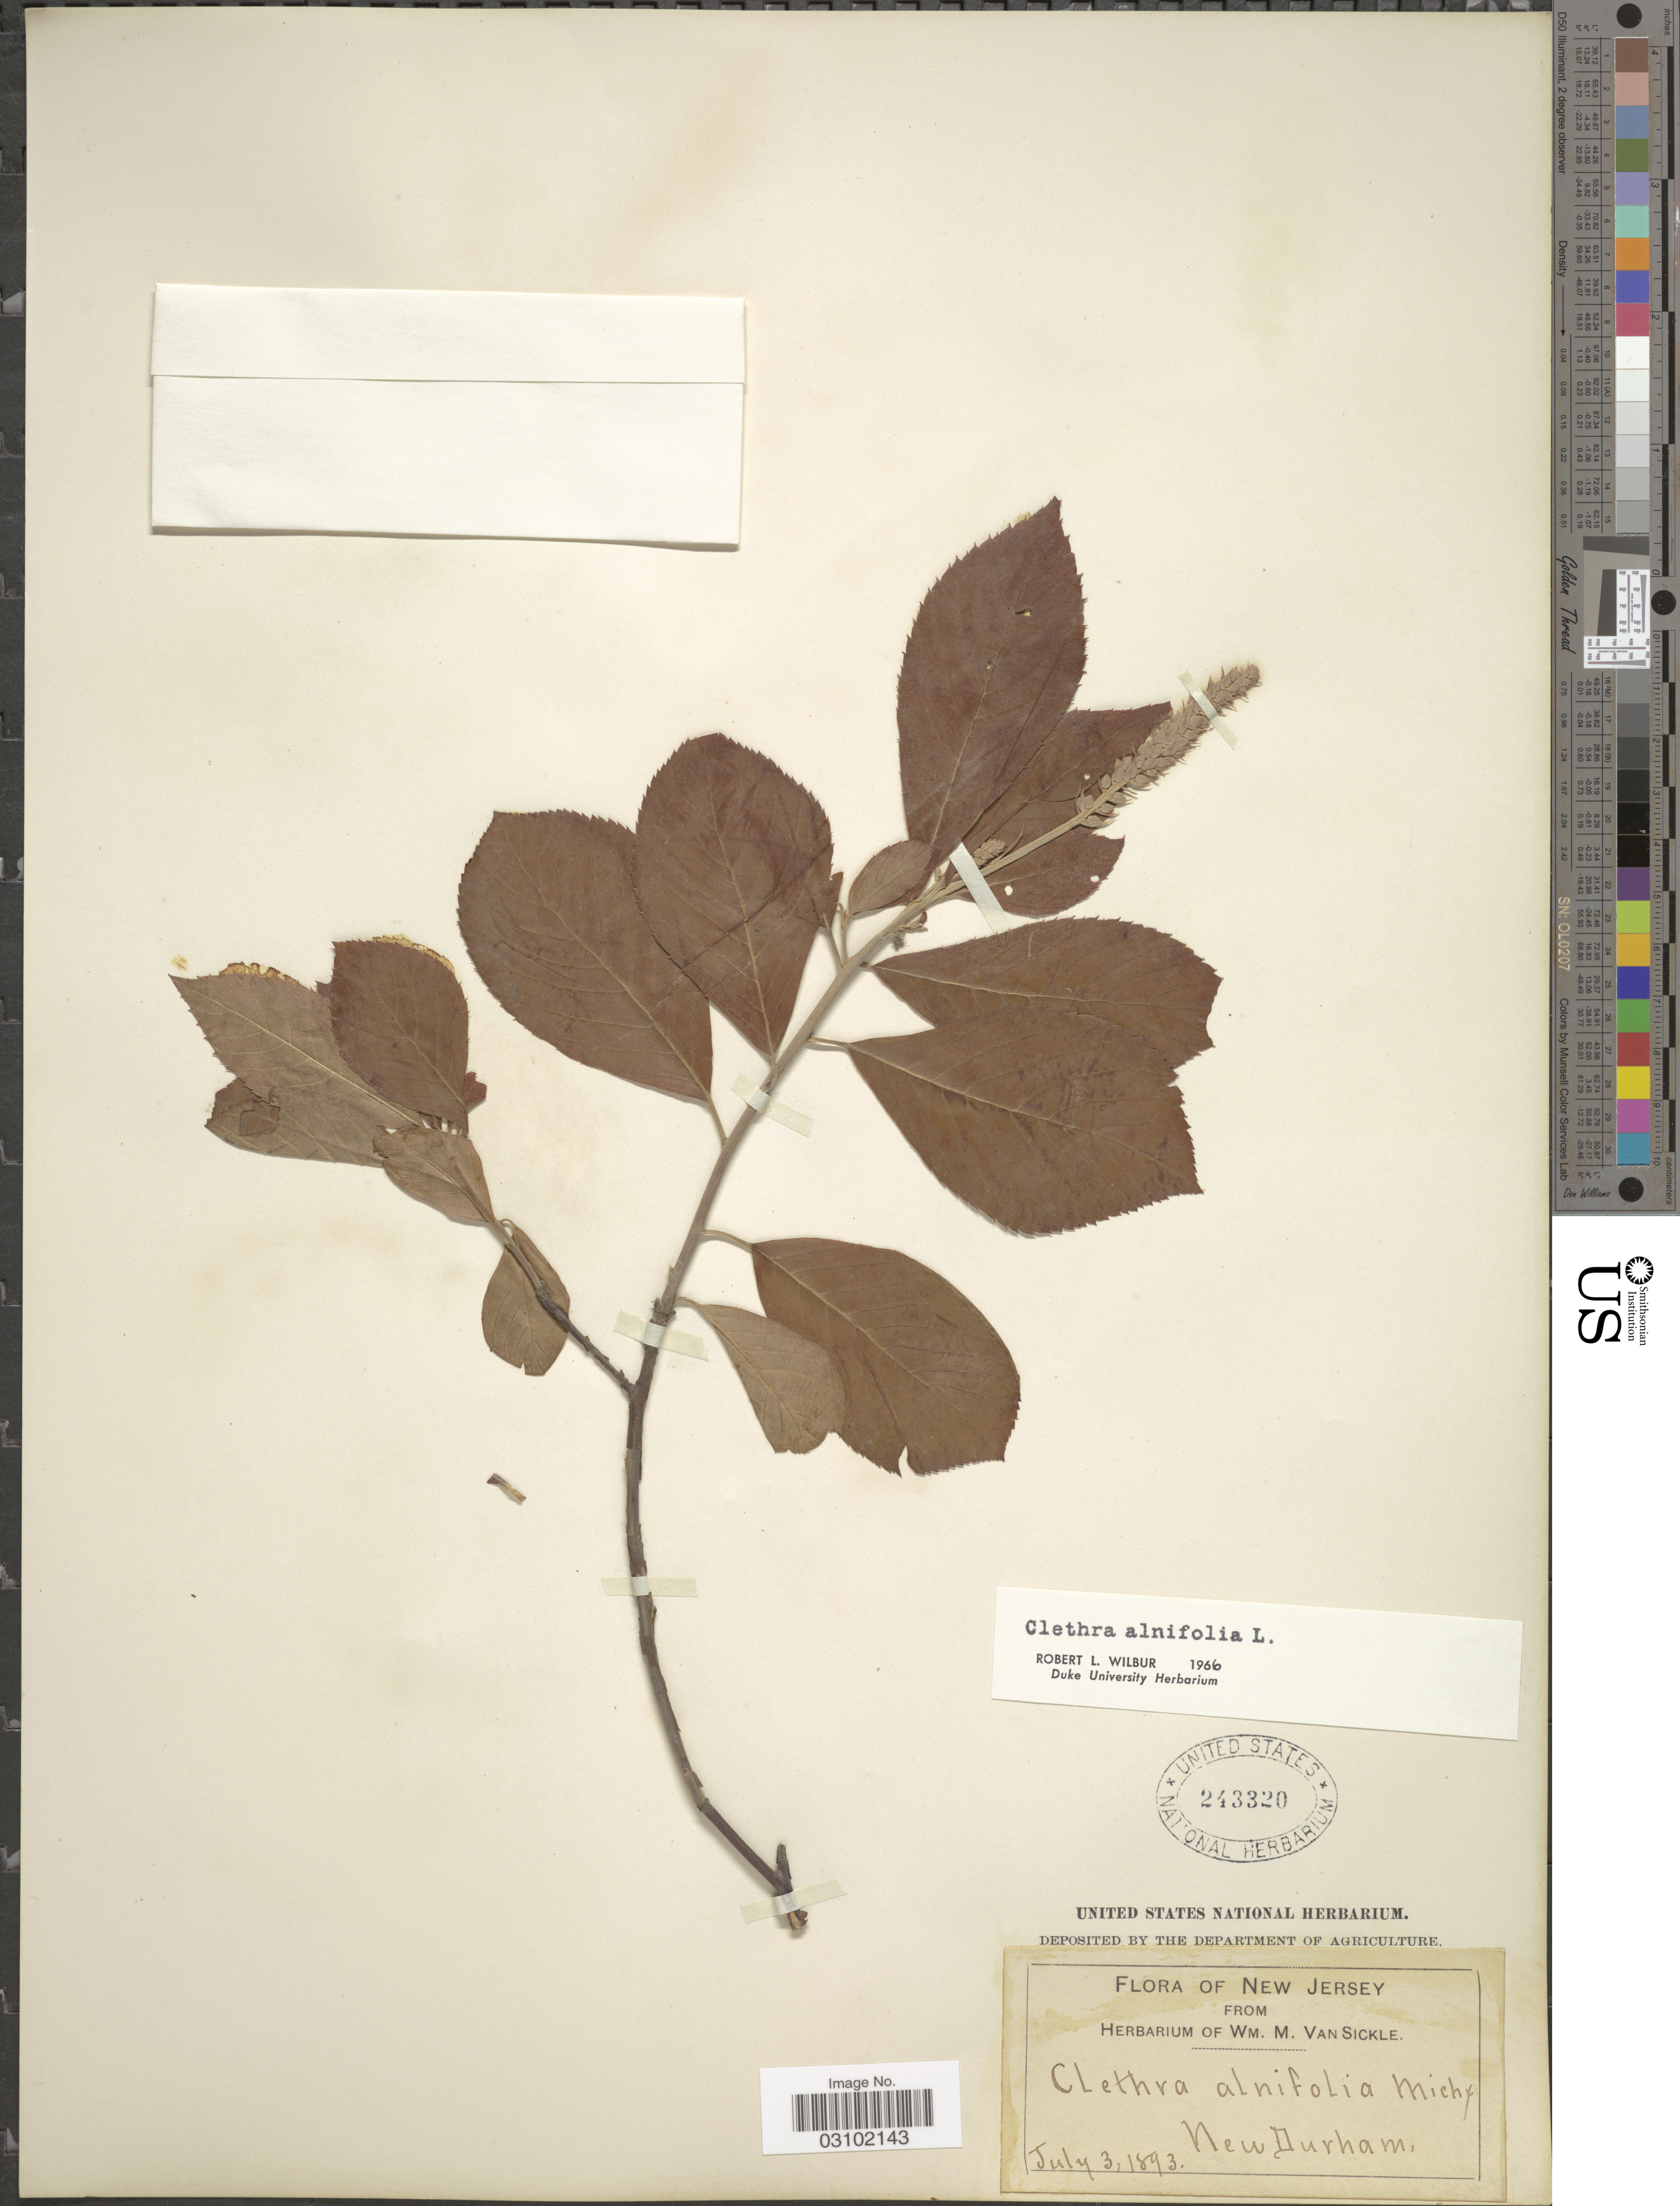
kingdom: Plantae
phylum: Tracheophyta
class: Magnoliopsida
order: Ericales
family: Clethraceae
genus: Clethra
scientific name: Clethra alnifolia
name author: L.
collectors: W. M. Van Sickle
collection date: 1893-07-03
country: United States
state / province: New Jersey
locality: New Durham.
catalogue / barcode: US 243320